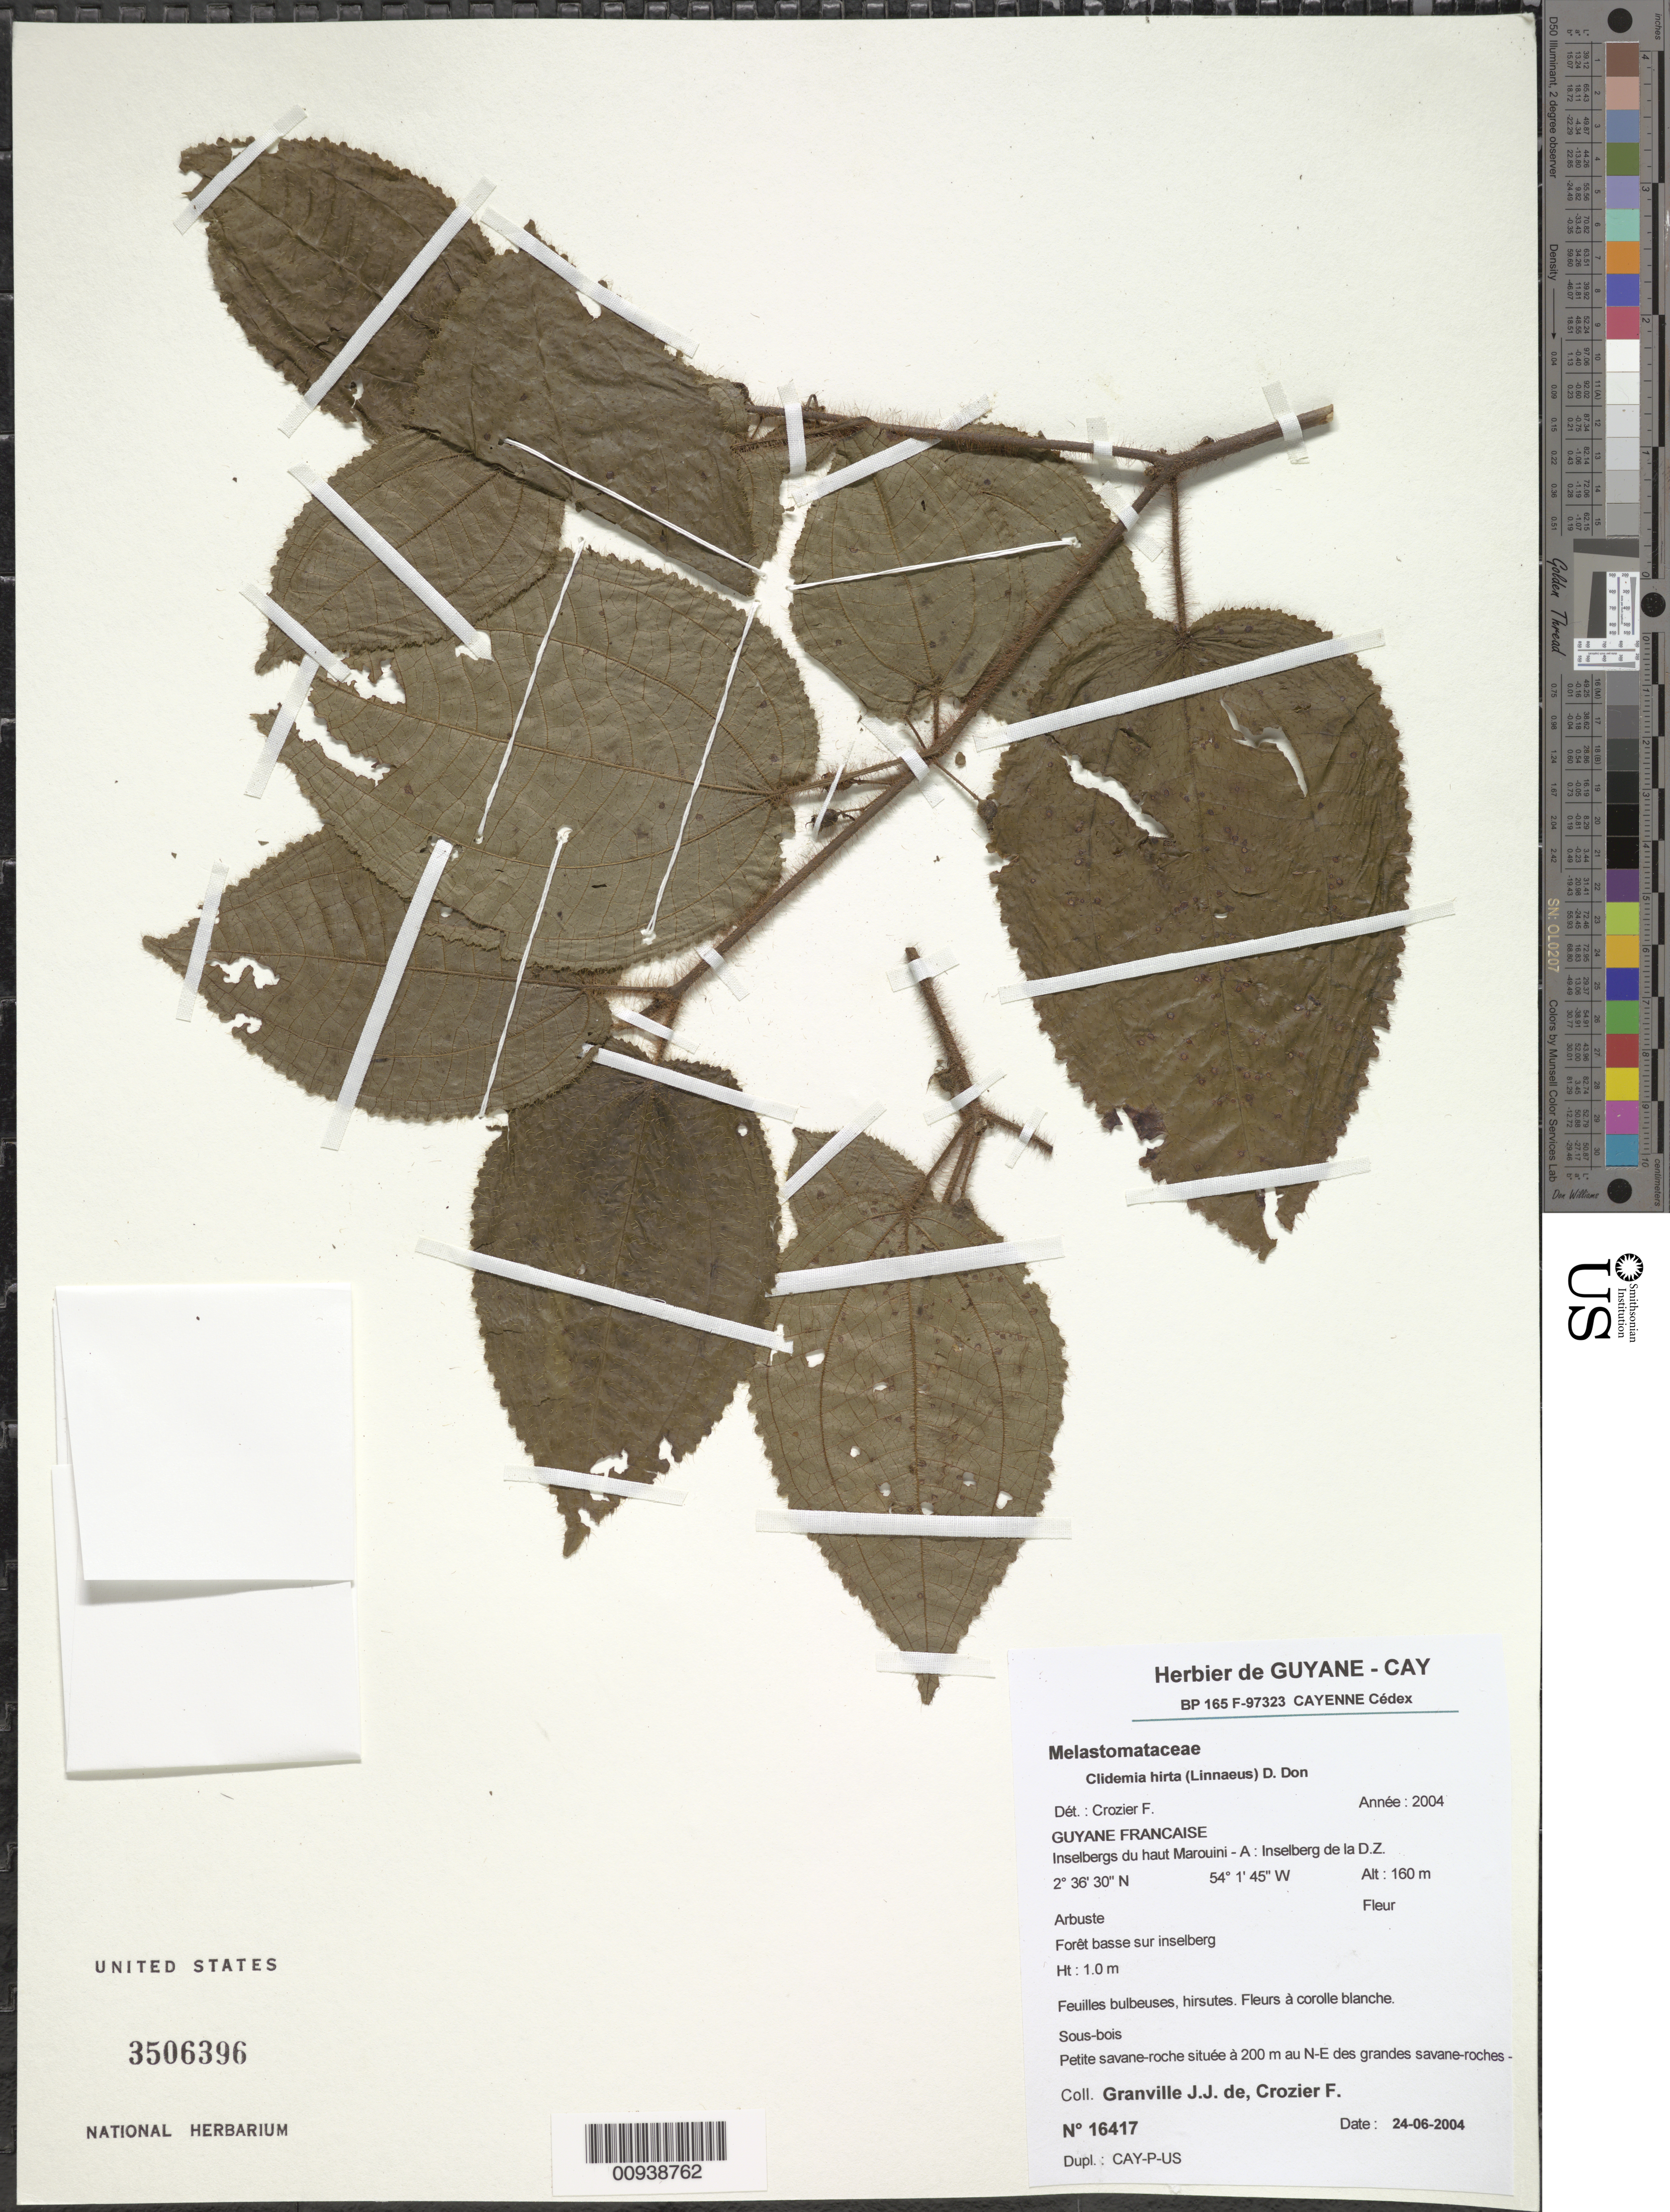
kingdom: Plantae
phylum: Tracheophyta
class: Magnoliopsida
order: Myrtales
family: Melastomataceae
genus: Clidemia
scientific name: Clidemia hirta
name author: (L.) D. Don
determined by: Crozier, F.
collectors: J.-J. de Granville & F. Crozier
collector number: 16417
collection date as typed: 24-Jun-04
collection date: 2004-06-24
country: French Guiana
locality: Haut Marouini-A; Inselberg de la D.Z.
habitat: Forêt basse sur inselberg; petite savane-roche, sous bois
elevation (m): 160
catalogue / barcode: US 3506396